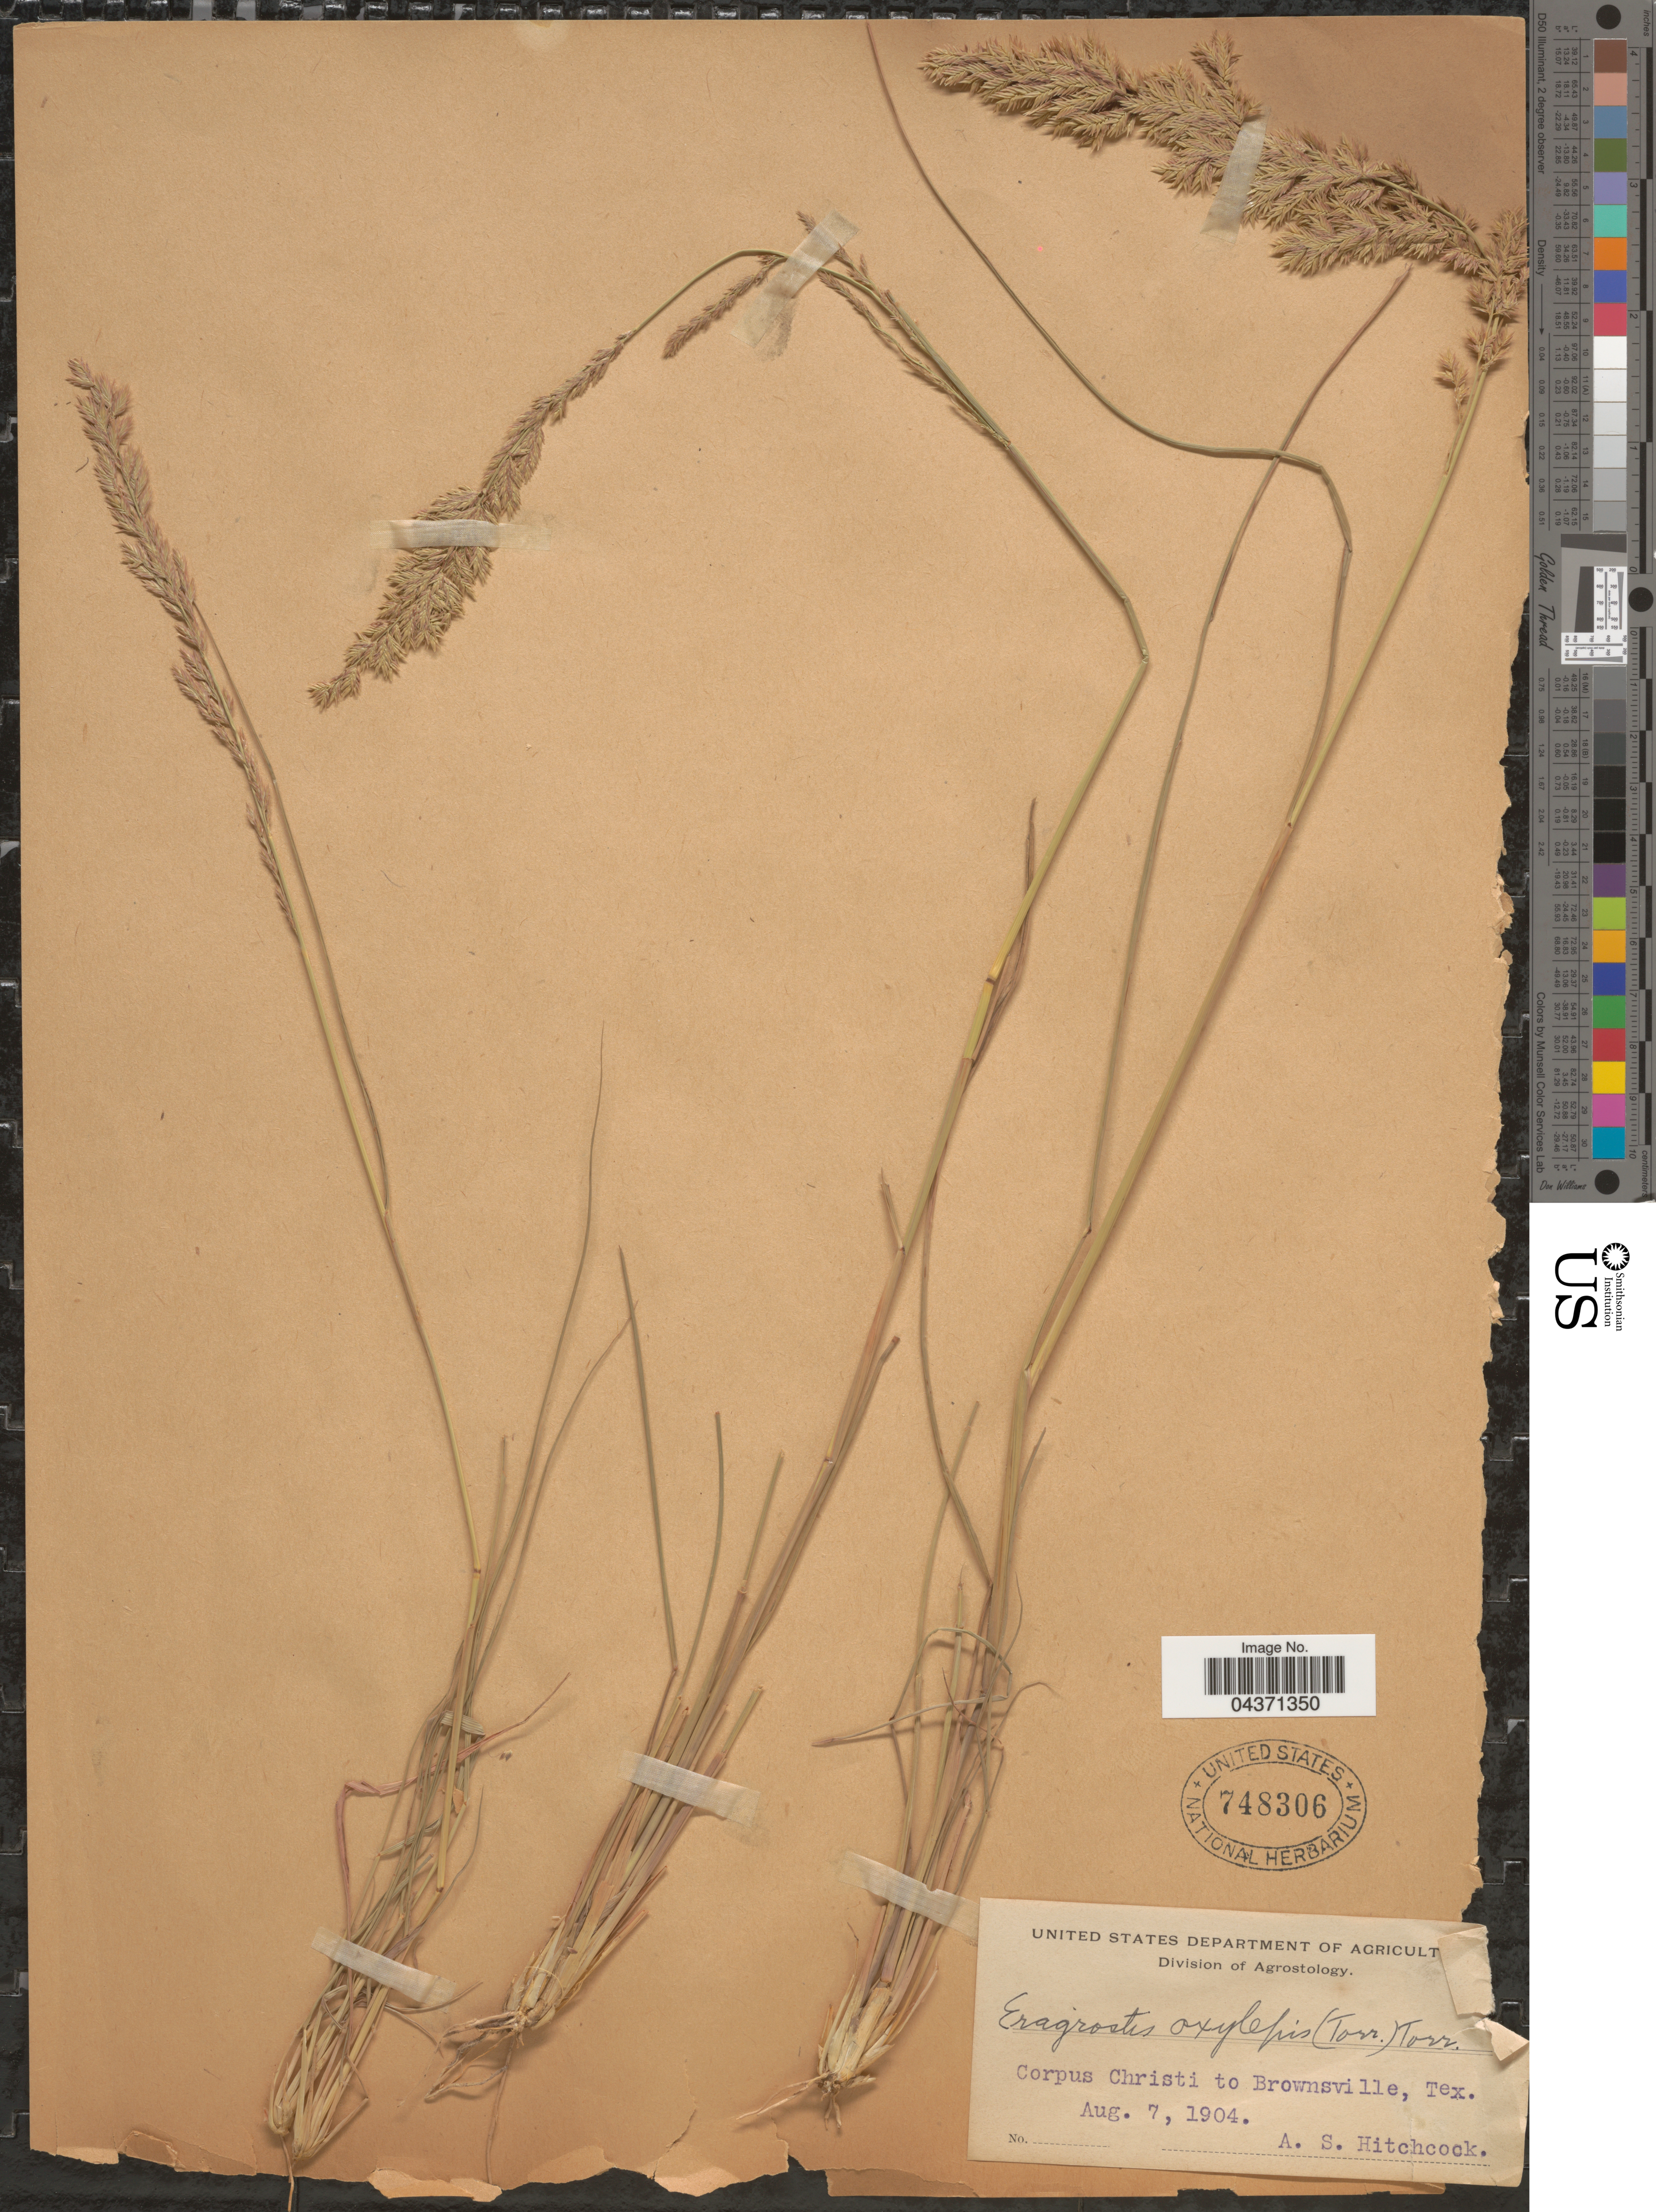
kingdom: Plantae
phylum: Tracheophyta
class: Liliopsida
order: Poales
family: Poaceae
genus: Eragrostis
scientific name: Eragrostis secundiflora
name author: J. Presl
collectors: A. S. Hitchcock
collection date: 1904-08-07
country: United States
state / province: Texas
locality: Corpus Christi to Brownsville.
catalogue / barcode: US 748306